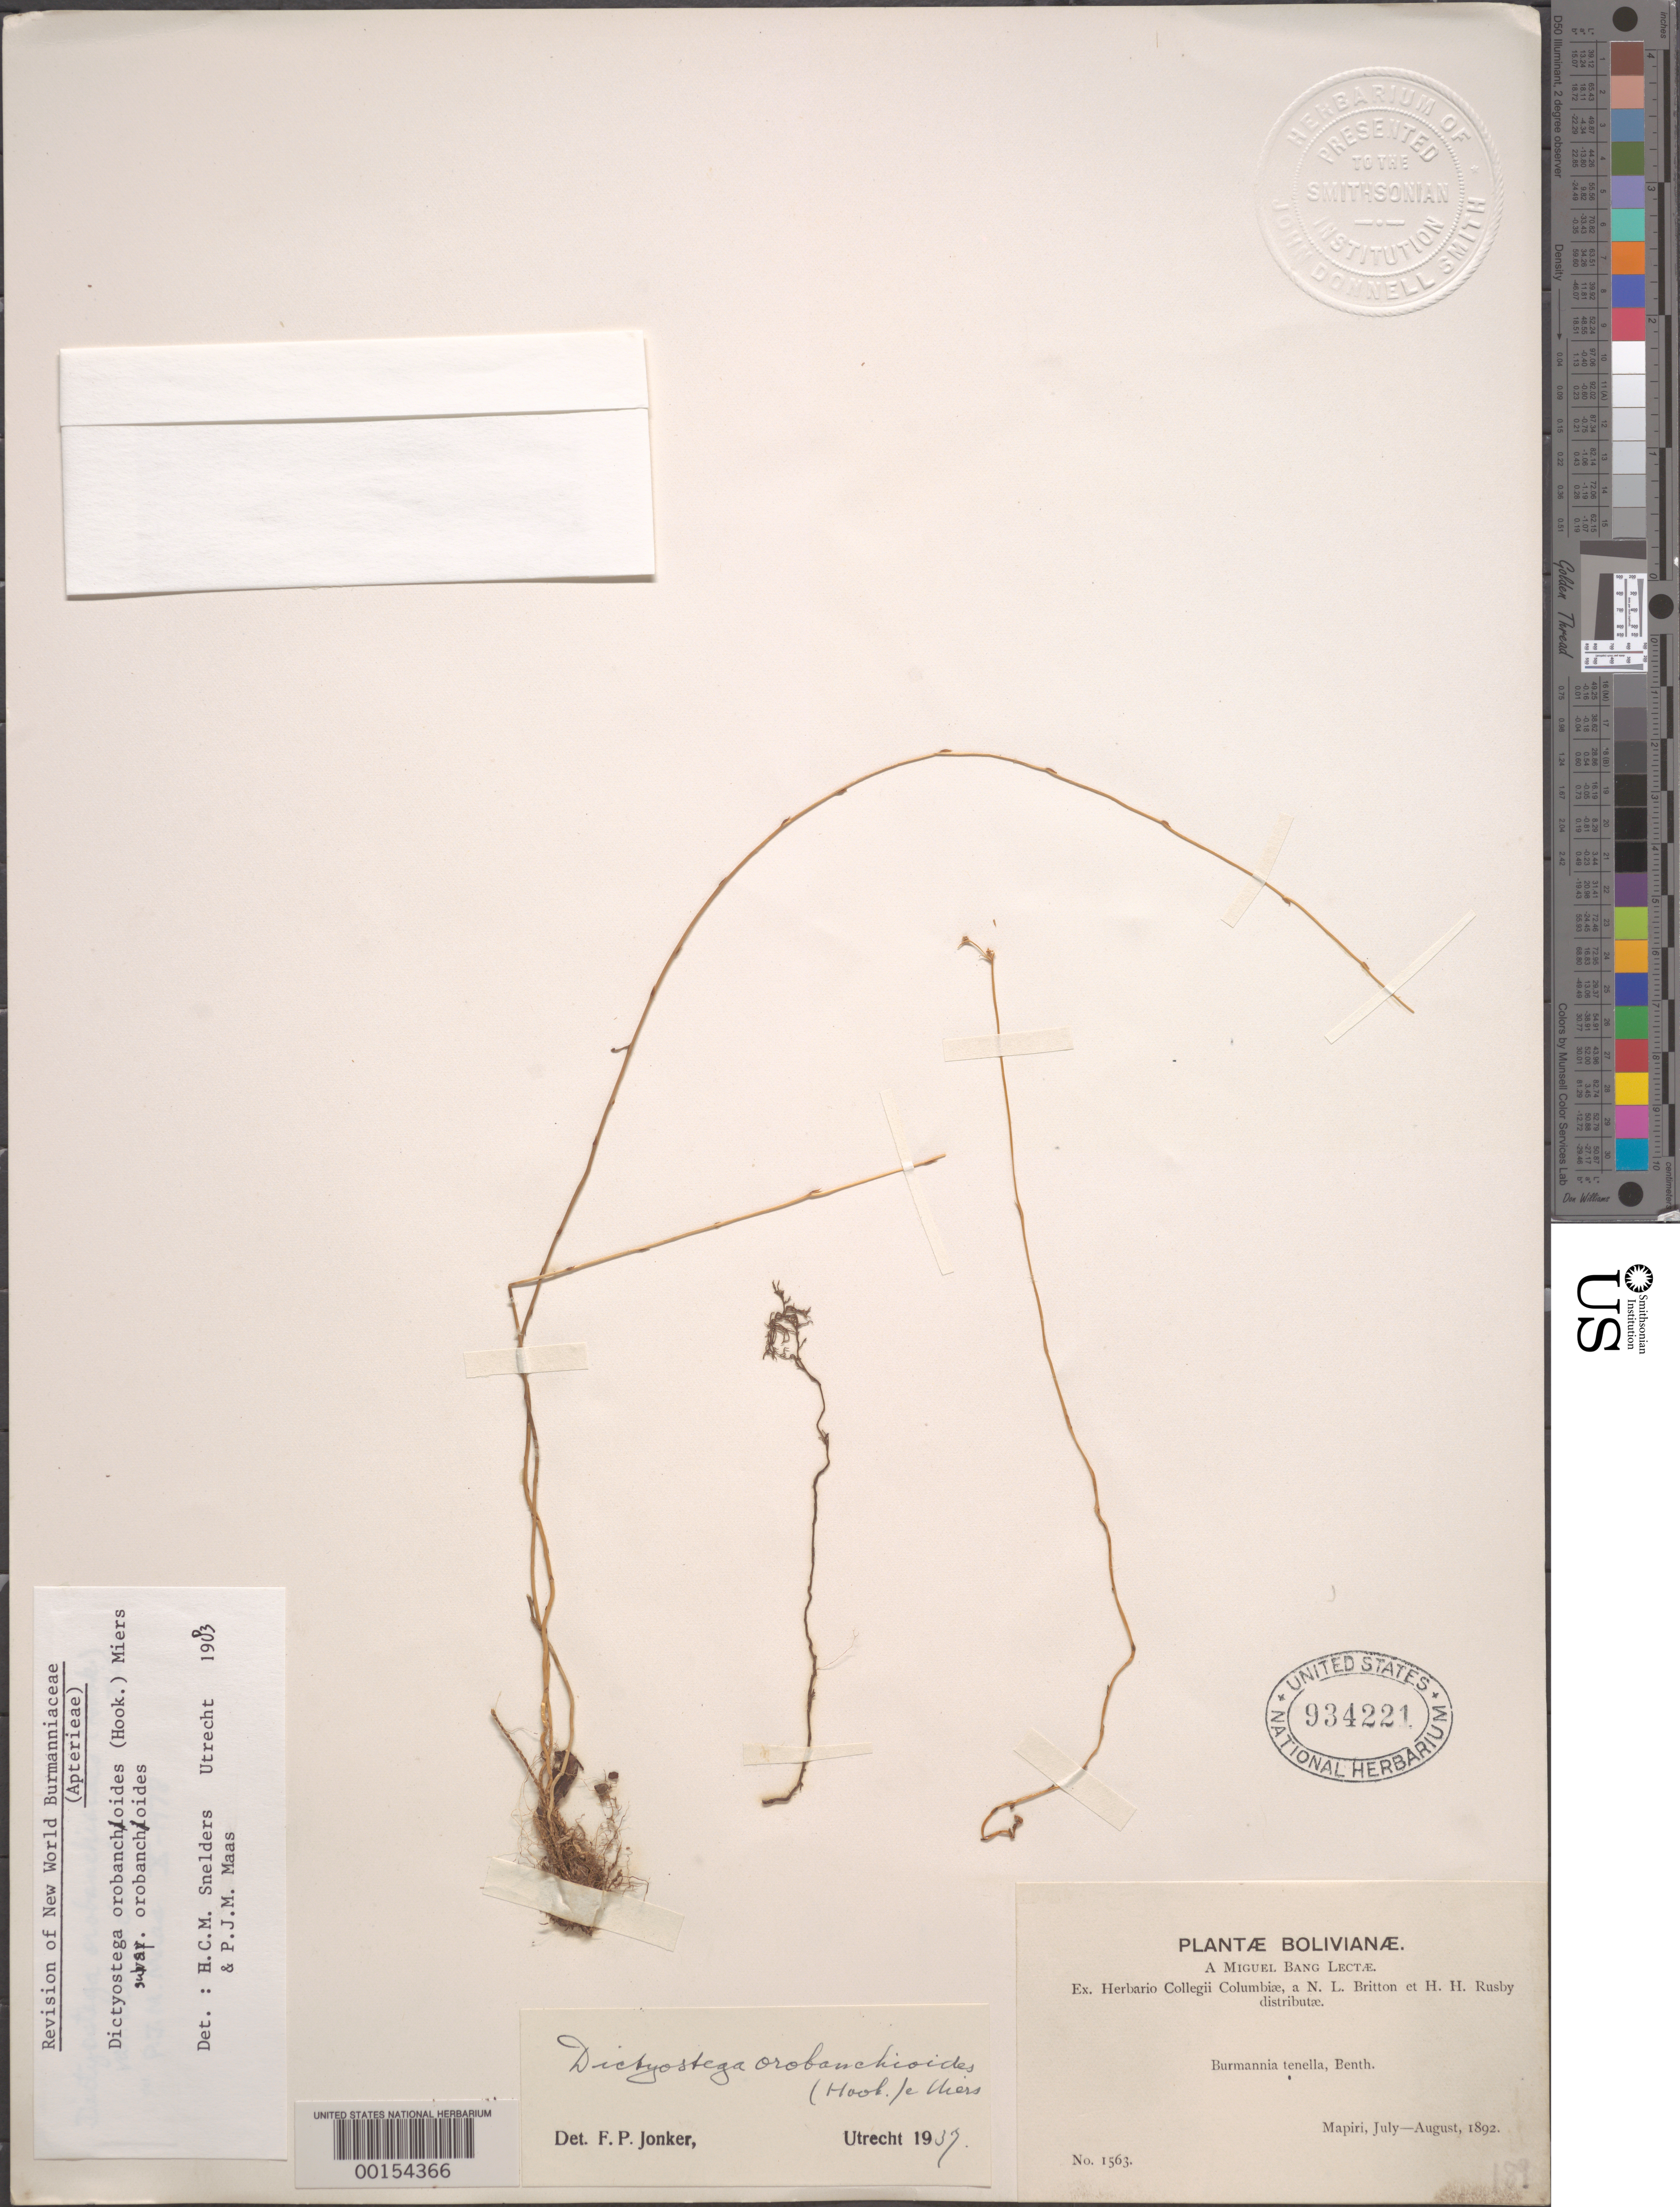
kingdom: Plantae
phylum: Tracheophyta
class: Liliopsida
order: Dioscoreales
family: Burmanniaceae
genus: Dictyostega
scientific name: Dictyostega orobanchoides subsp. orobanchoides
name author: (Hook.) Miers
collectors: M. Bang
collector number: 1563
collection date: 1892-07/1892-08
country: Bolivia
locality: Mapiri.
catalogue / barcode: US 934221